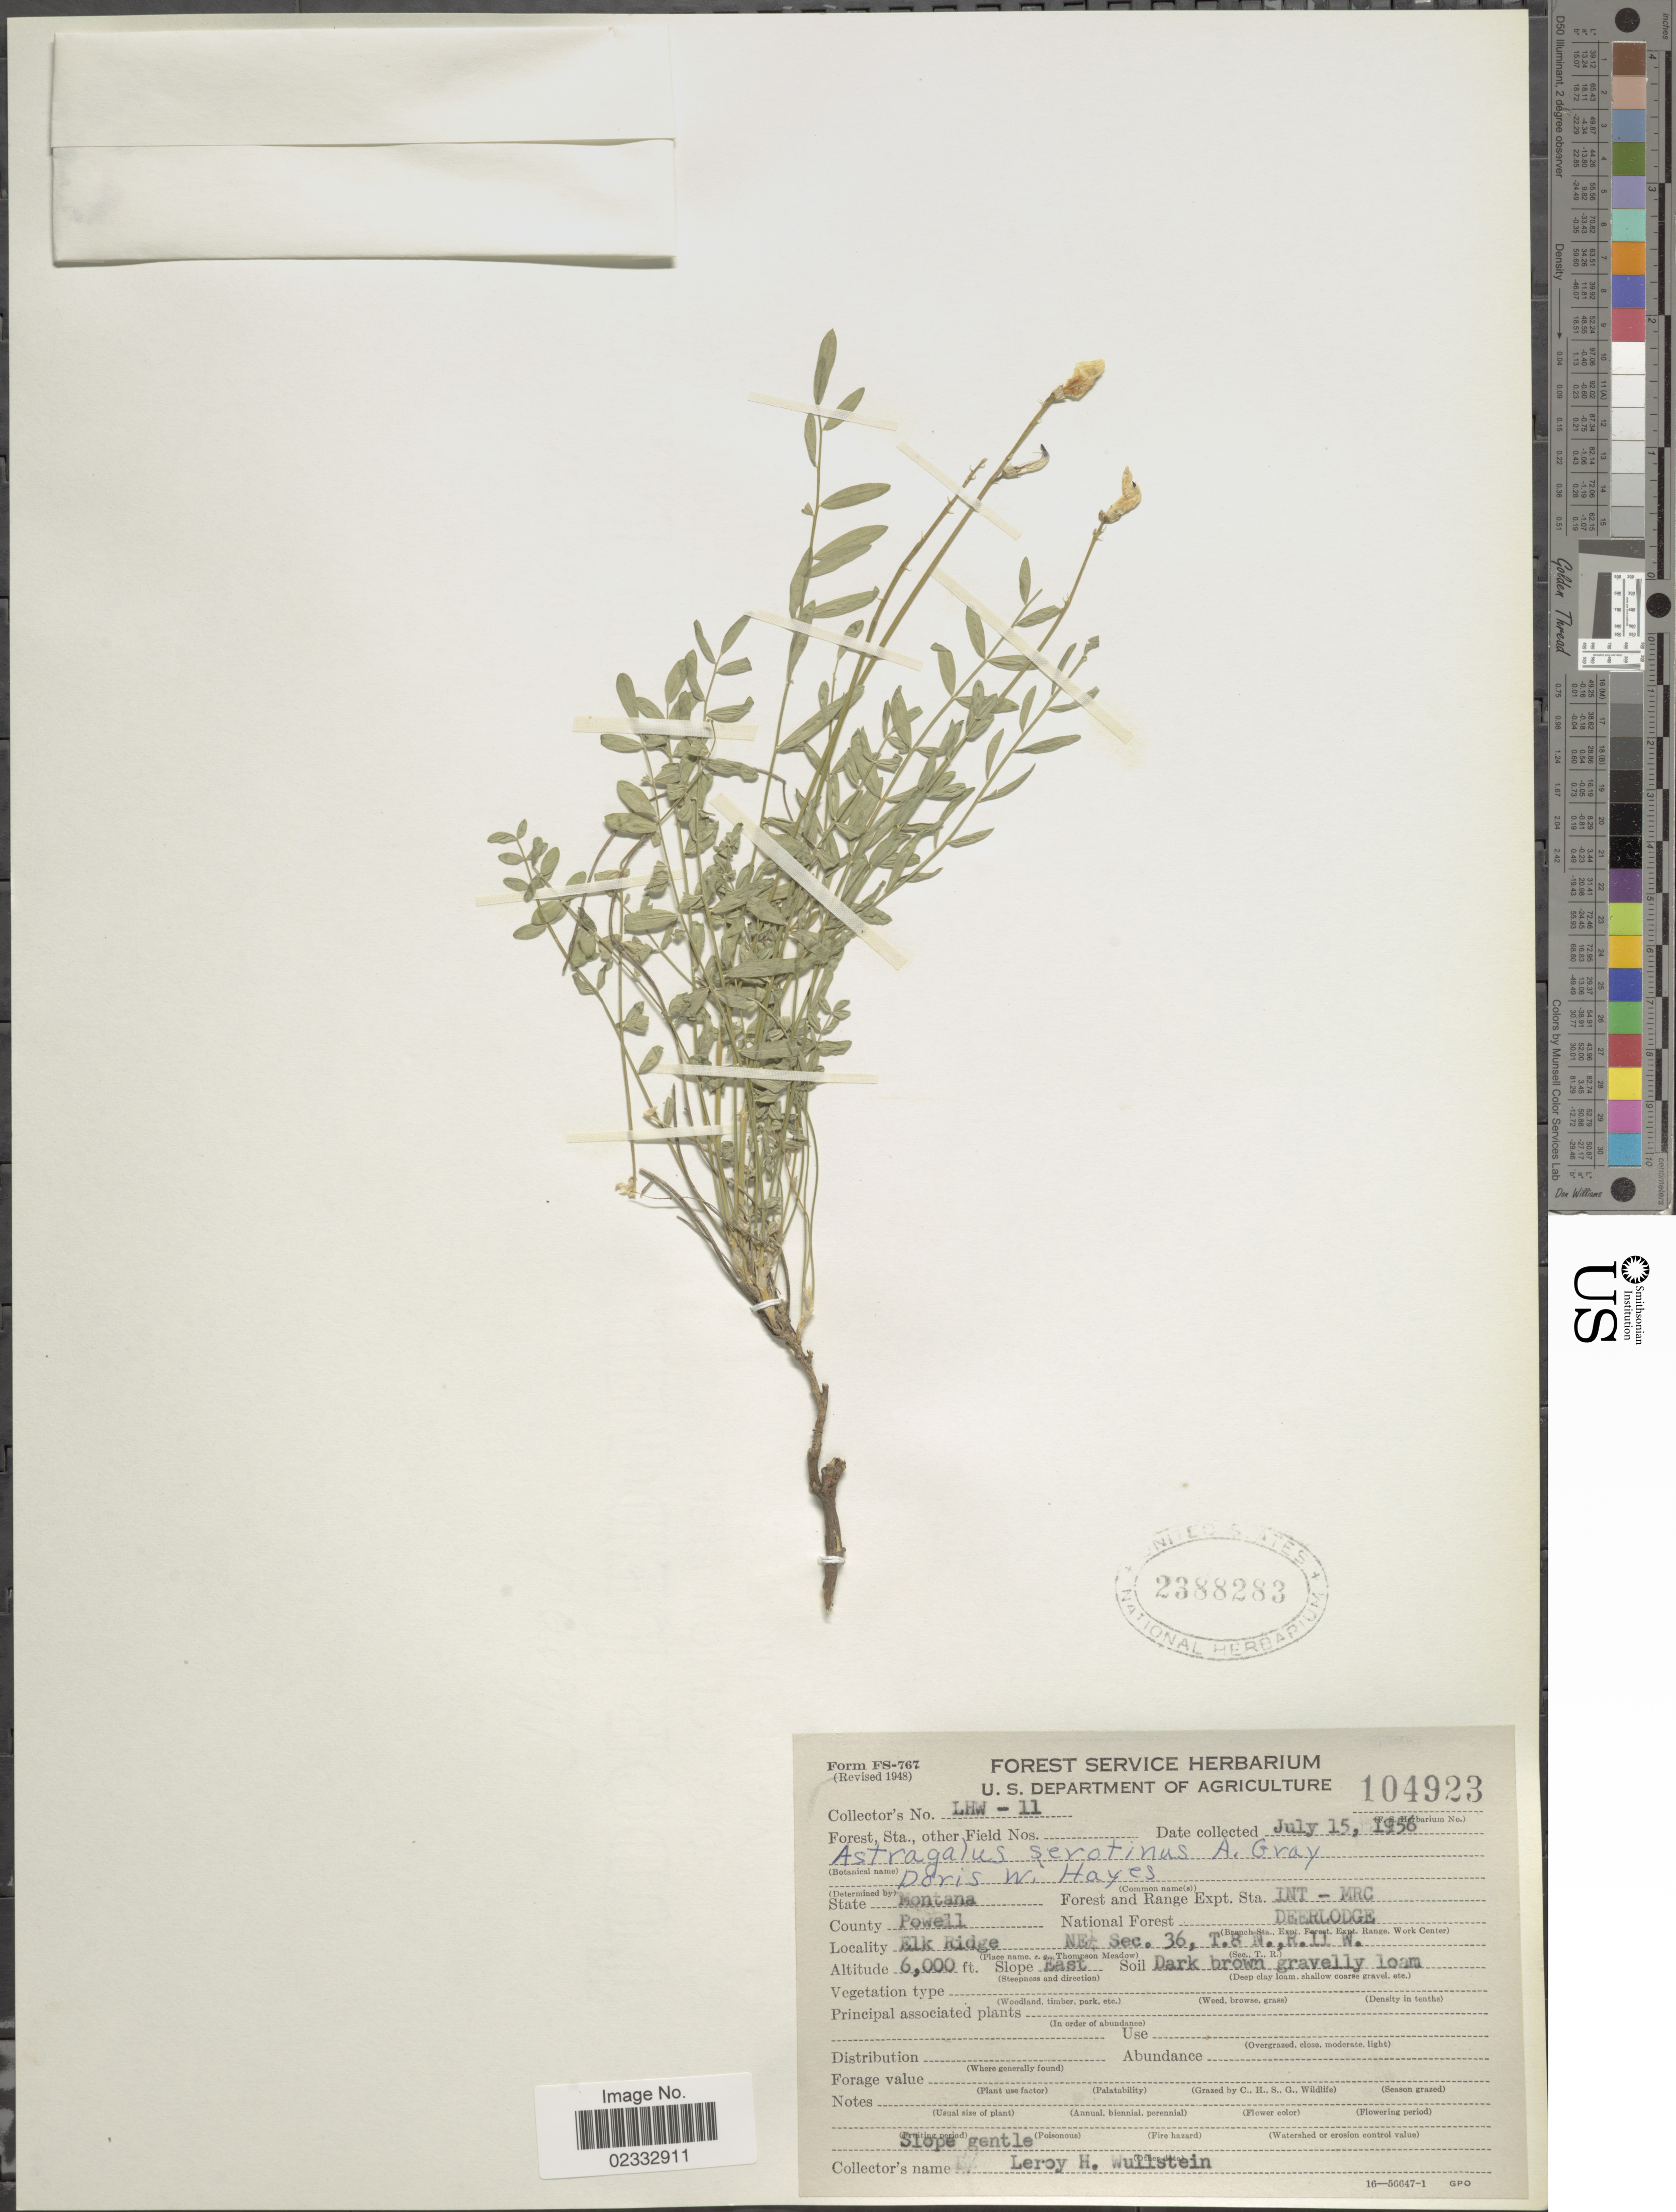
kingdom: Plantae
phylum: Tracheophyta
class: Magnoliopsida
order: Fabales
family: Fabaceae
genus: Astragalus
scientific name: Astragalus miser var. serotinus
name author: (A. Gray) Barneby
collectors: L. Wullstein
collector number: LHW - 11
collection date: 1956-07-15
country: United States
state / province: Montana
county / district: Powell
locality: Powell National Forest, Elk Ridge NE Sec 36 T8N, R. 11W.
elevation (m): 1829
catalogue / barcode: US 2388283